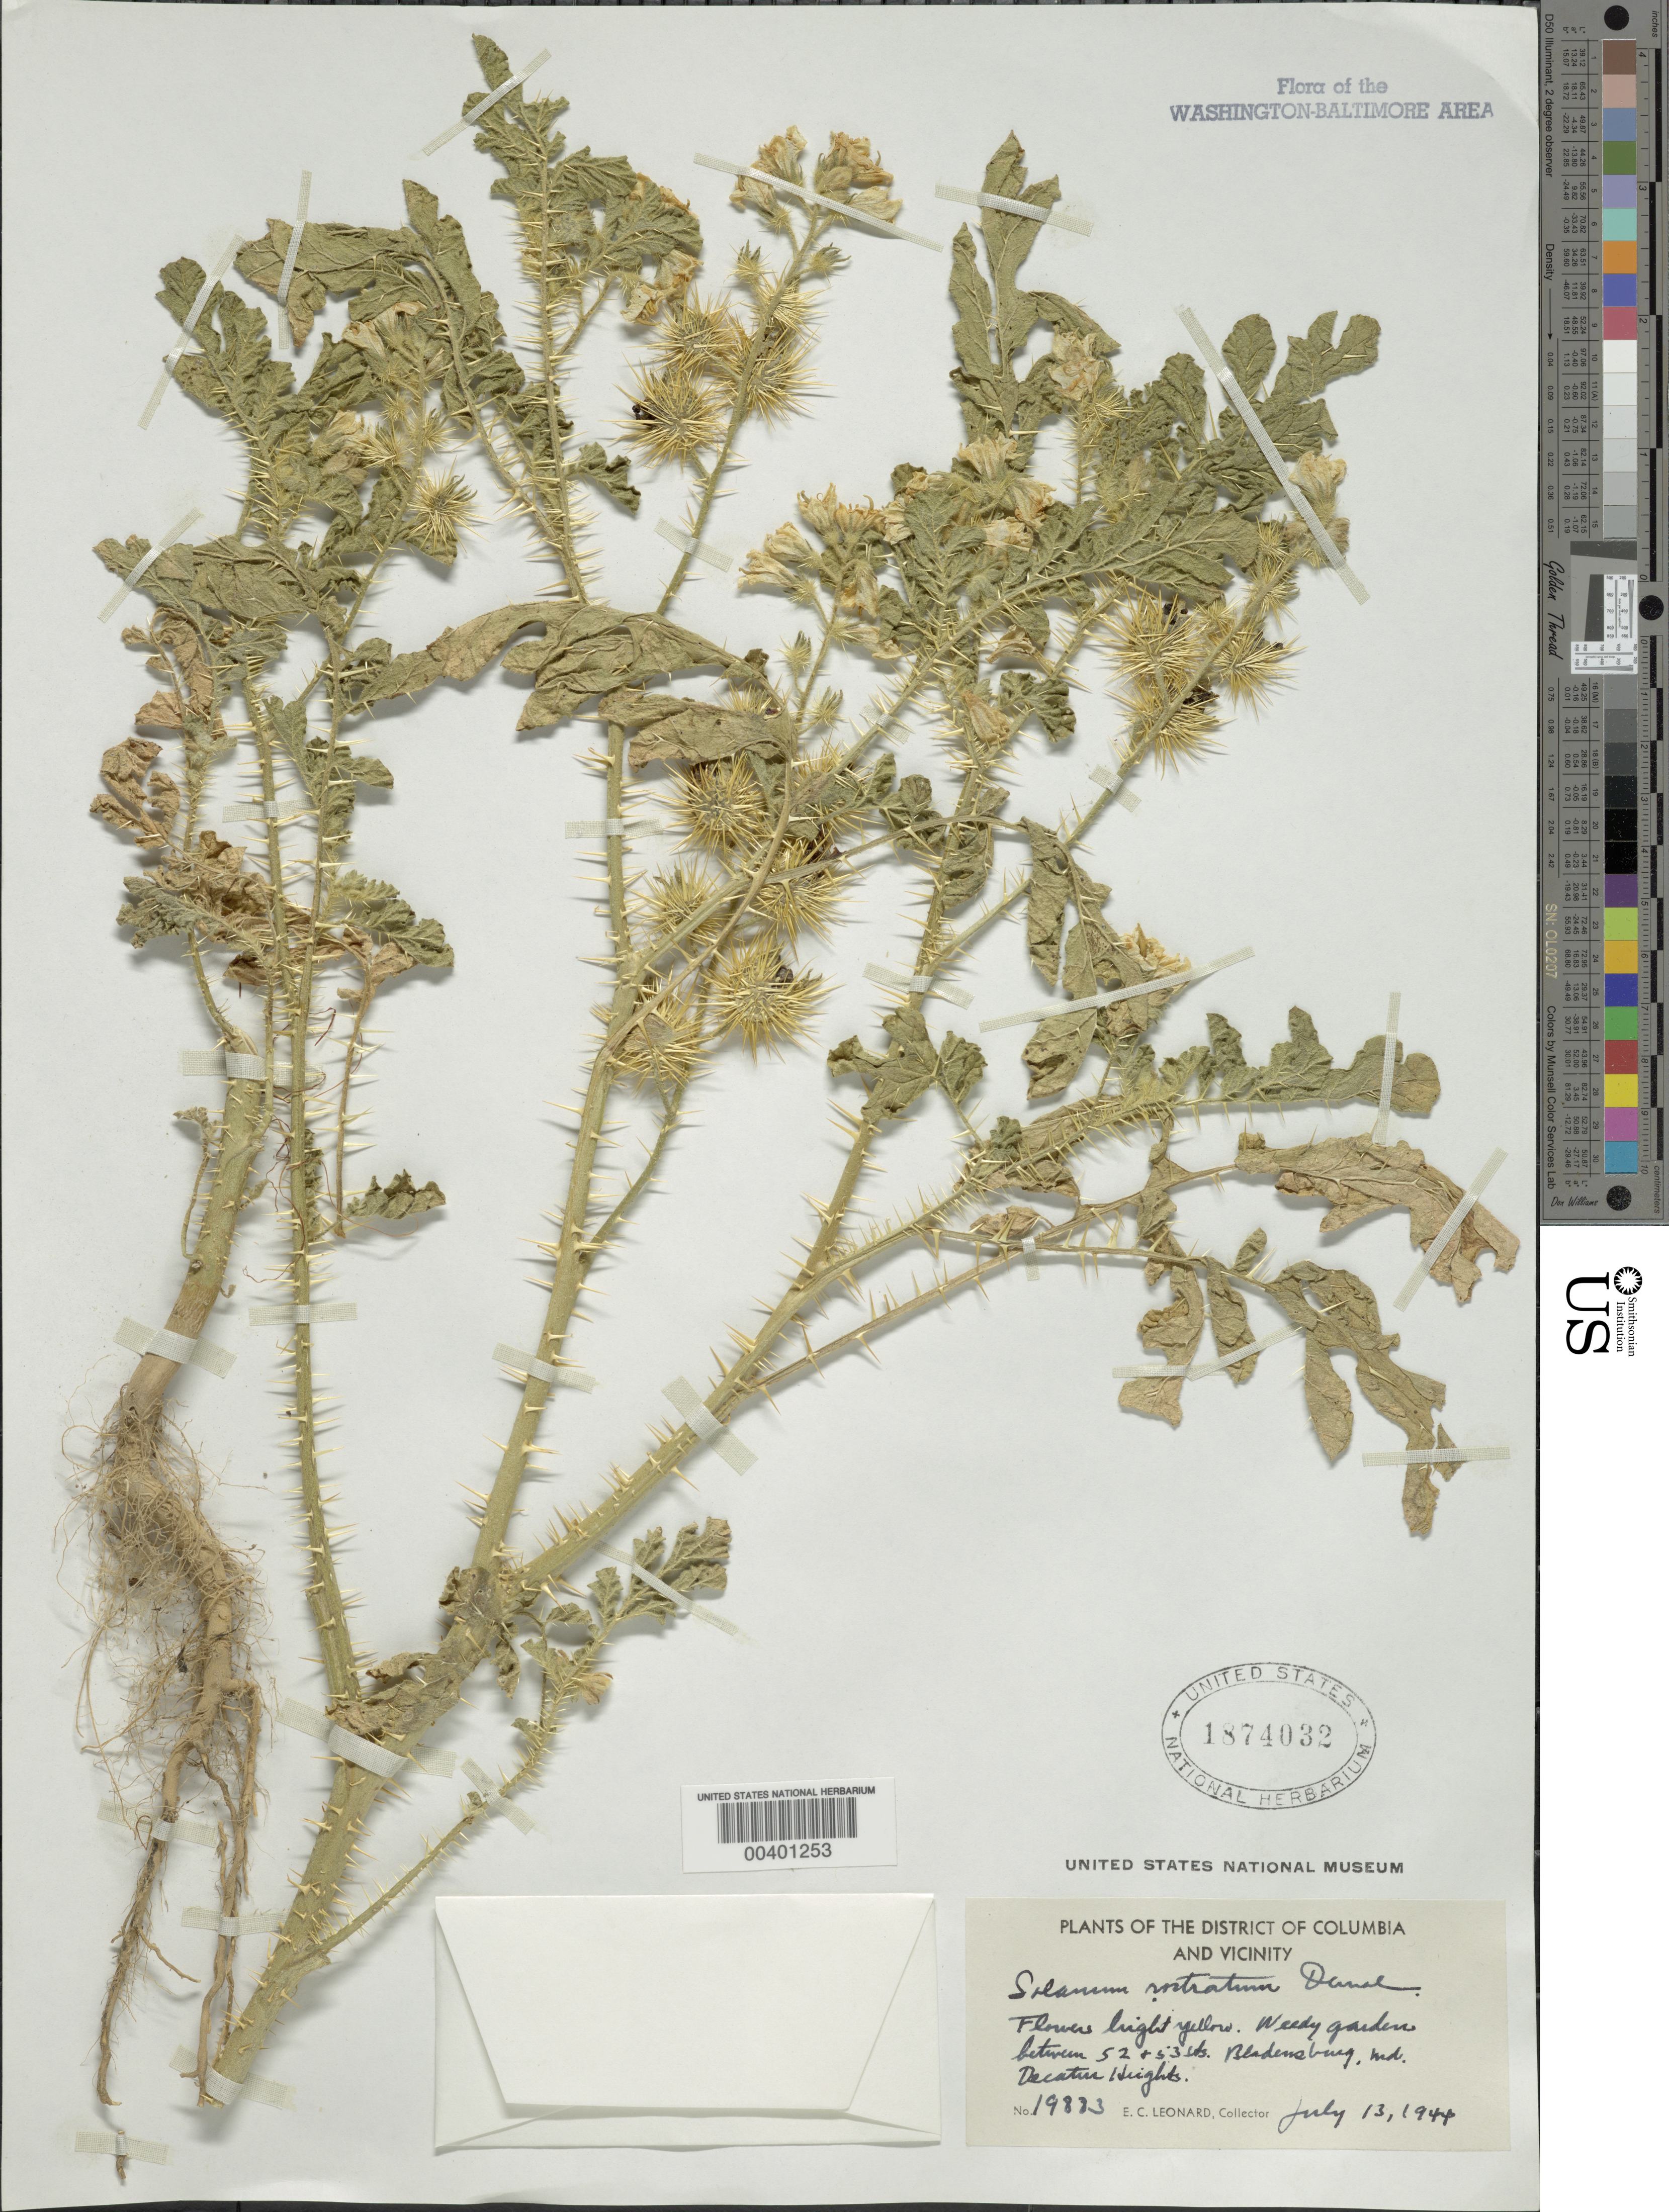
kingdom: Plantae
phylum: Tracheophyta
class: Magnoliopsida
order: Solanales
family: Solanaceae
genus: Solanum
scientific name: Solanum rostratum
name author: Dunal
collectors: E. C. Leonard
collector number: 19883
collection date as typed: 13 Jul 1944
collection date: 1944-07-13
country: United States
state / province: Maryland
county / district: Prince George's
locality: Garden between 53 Decatur Heights, Bladensburg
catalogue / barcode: US 1874032